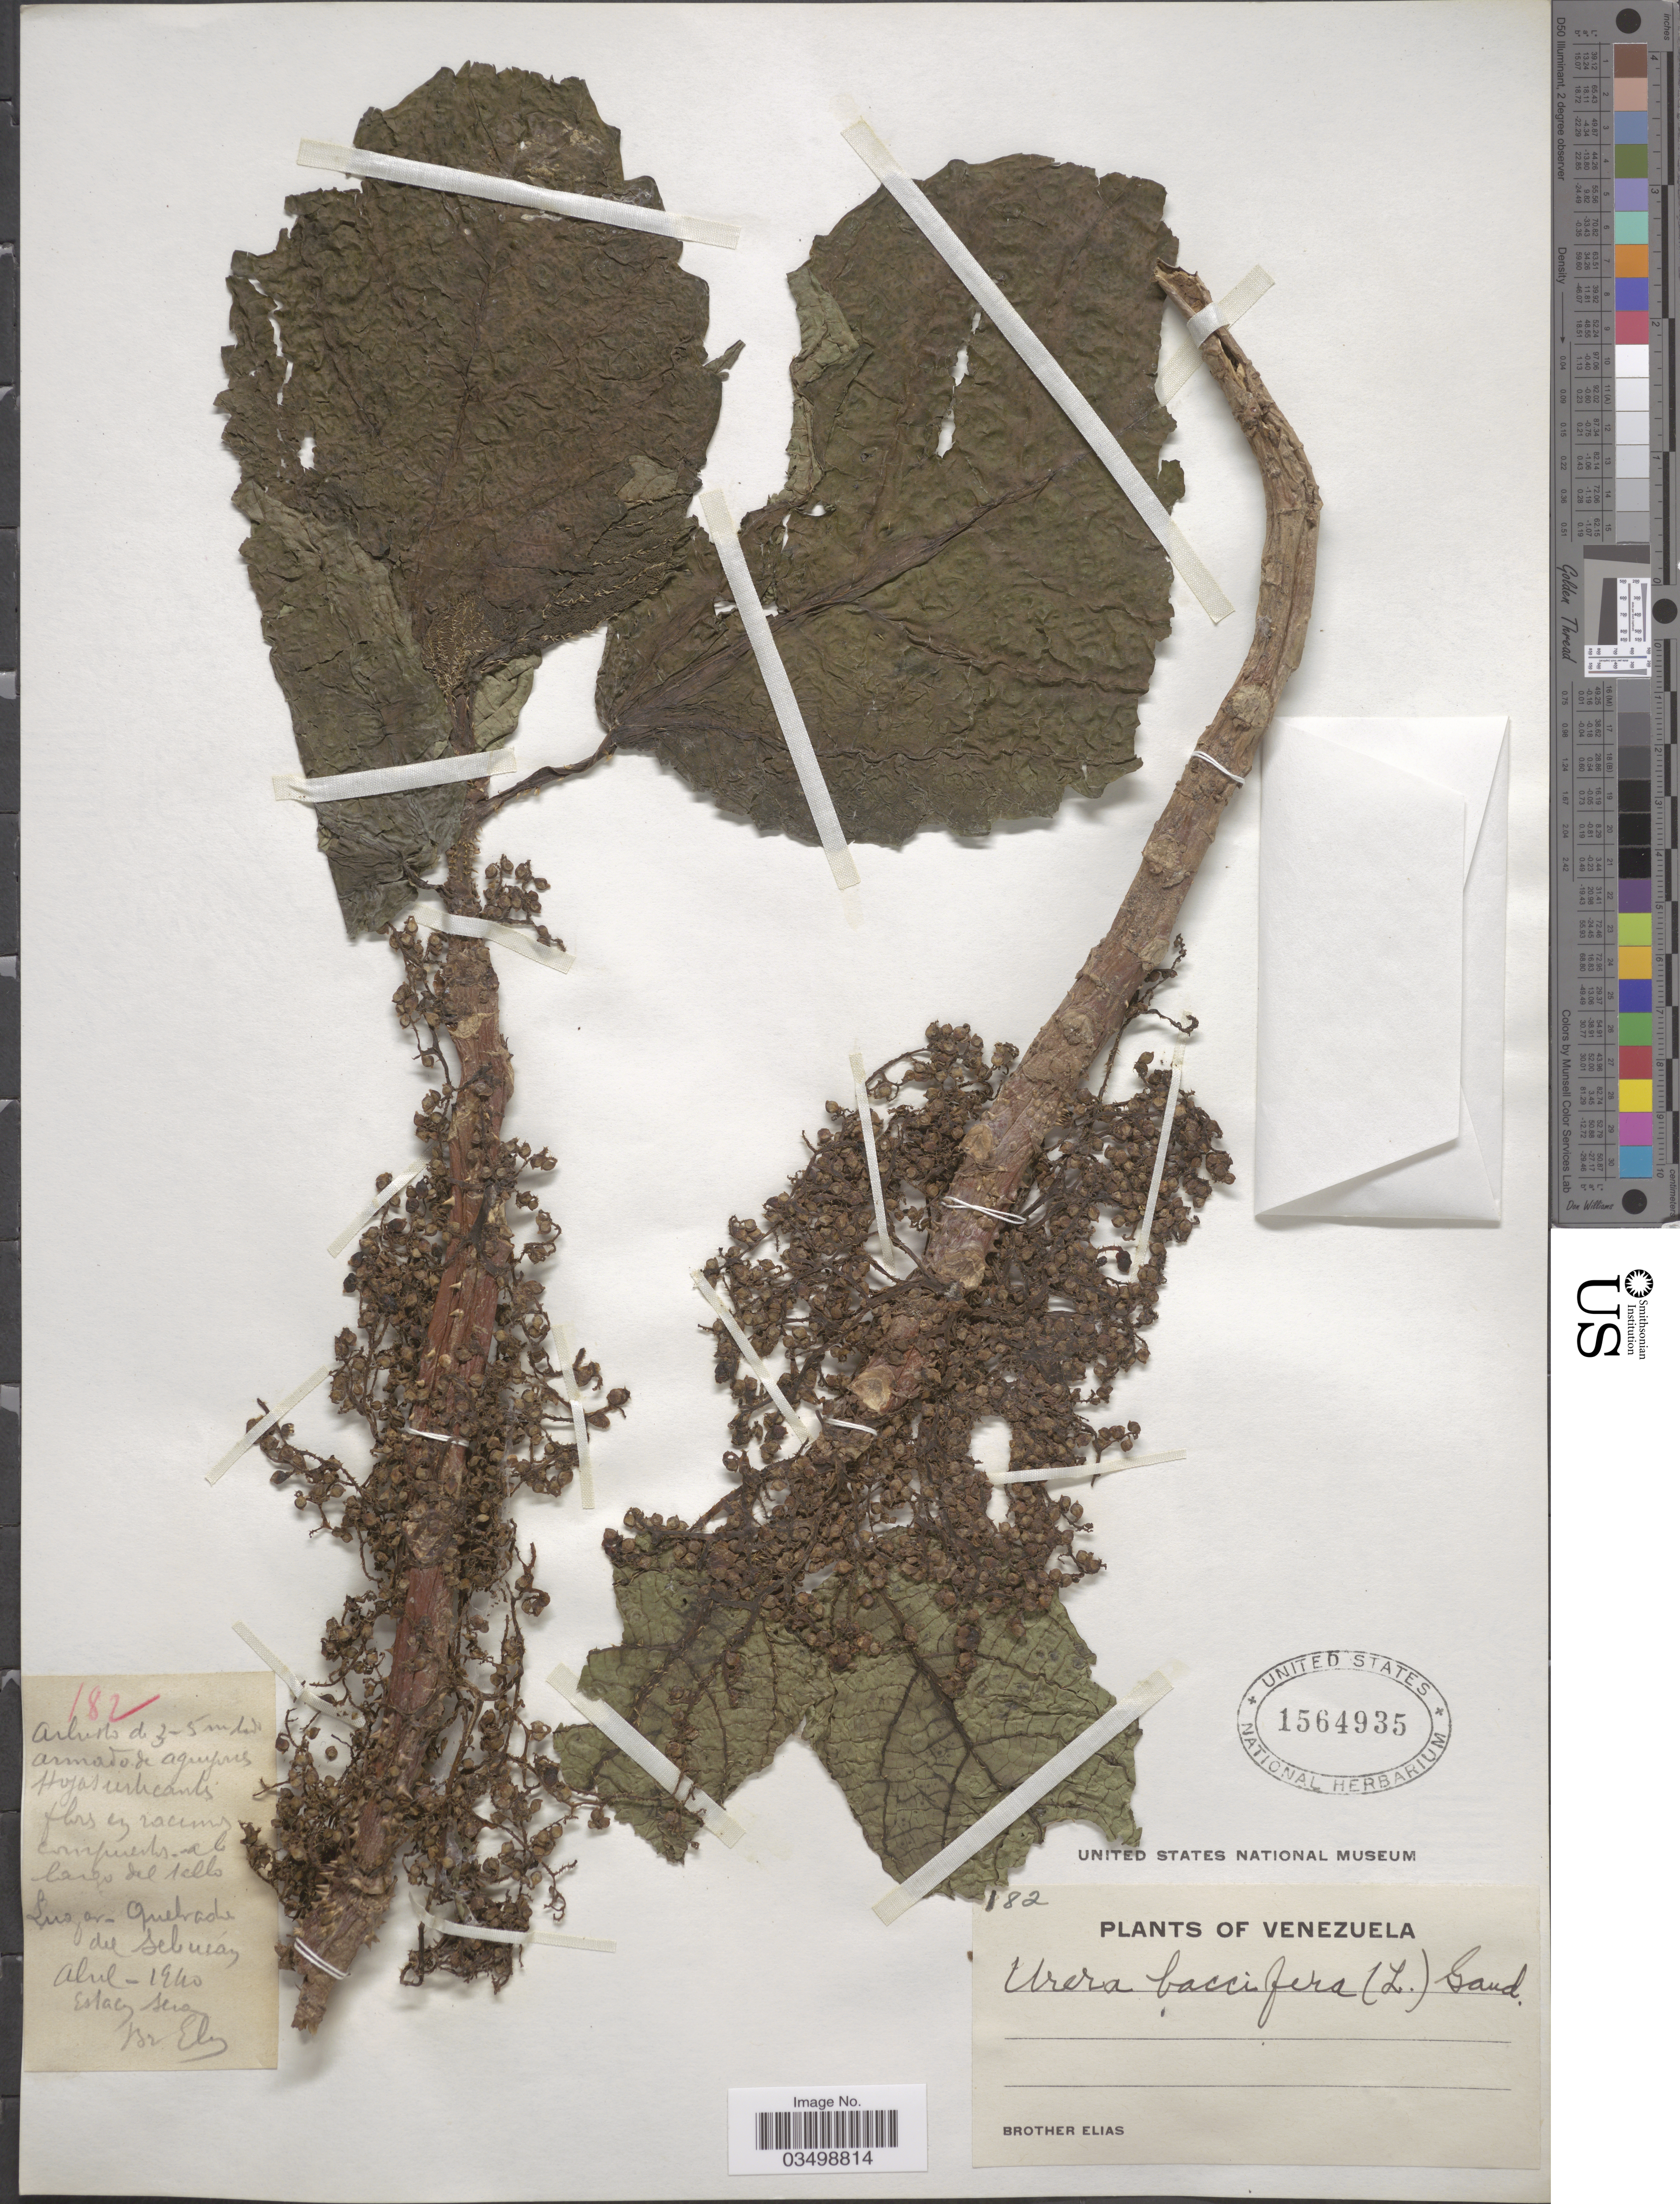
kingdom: Plantae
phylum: Tracheophyta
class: Magnoliopsida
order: Rosales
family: Urticaceae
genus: Urera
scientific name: Urera baccifera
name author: (L.) Gaudich. ex Wedd.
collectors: Bro. Elias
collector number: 182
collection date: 1940-04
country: Venezuela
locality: Lugar - Quebrada de Seburay. Estac Sera.*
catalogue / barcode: US 1564935